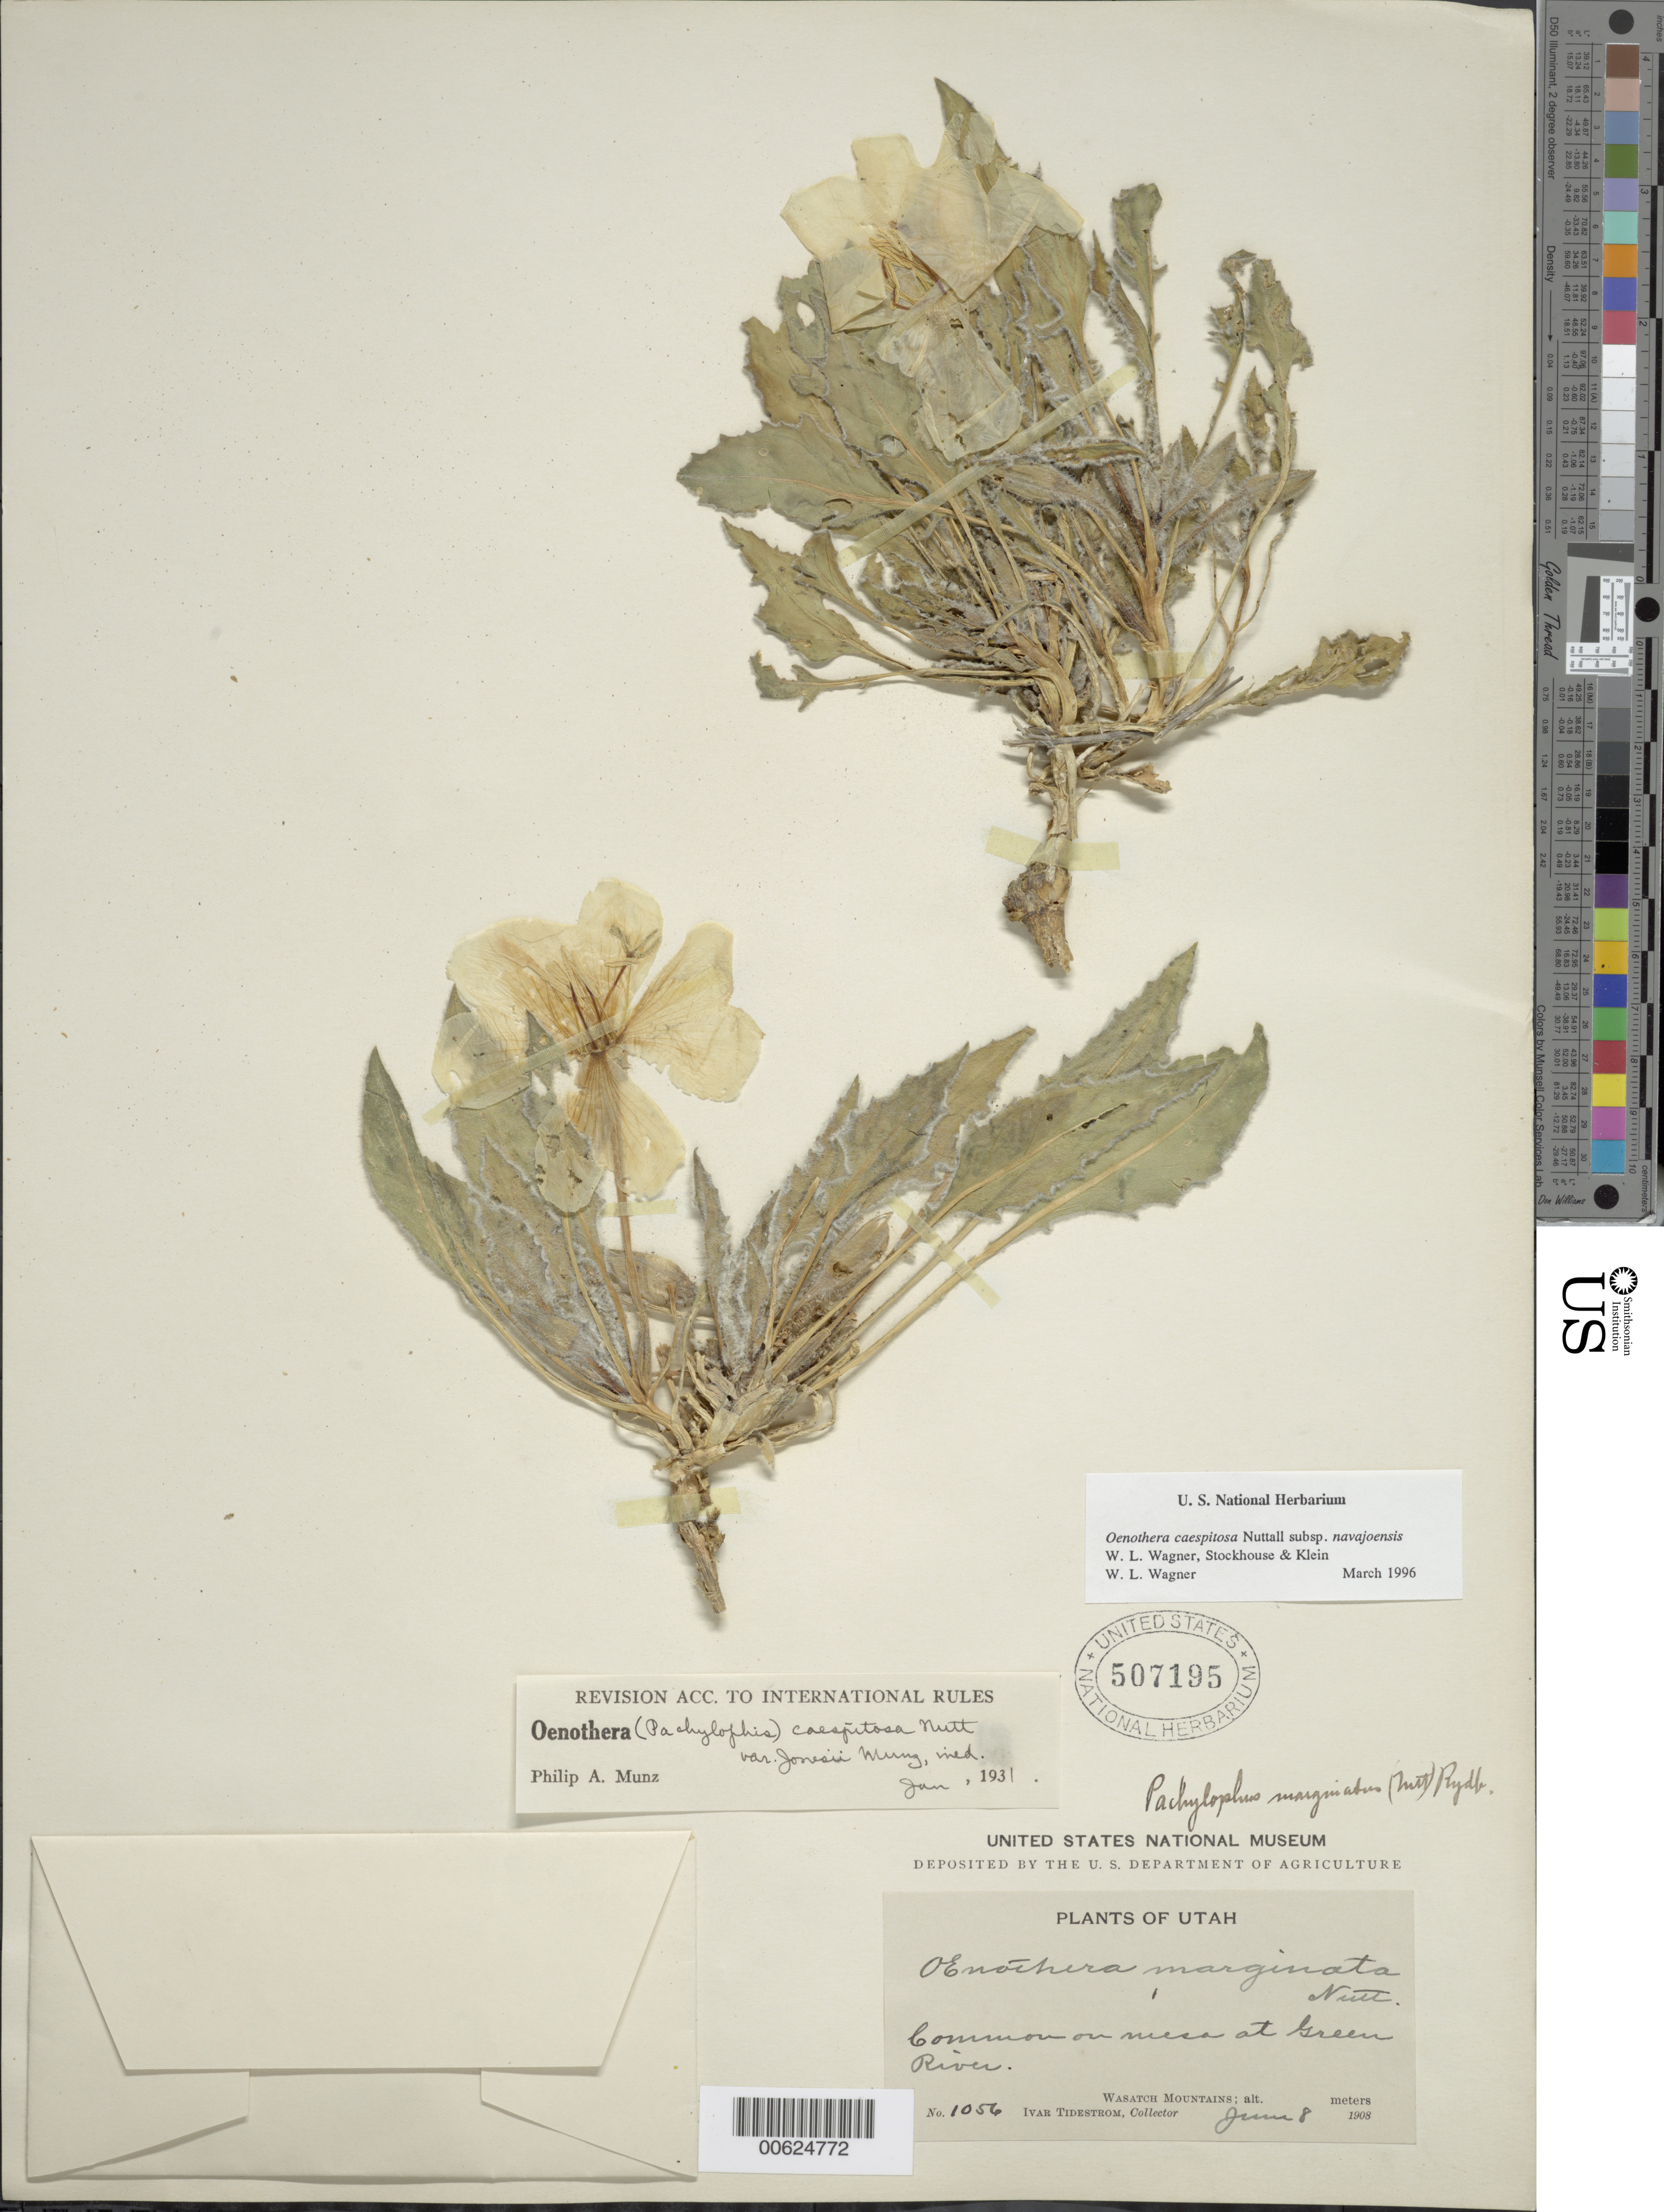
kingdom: Plantae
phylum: Tracheophyta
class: Magnoliopsida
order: Myrtales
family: Onagraceae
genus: Oenothera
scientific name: Oenothera cespitosa subsp. navajoensis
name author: W.L. Wagner et al.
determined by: Wagner, W. L., (BOT), Smithsonian Institution - National Museum of Natural History (UNITED STATES)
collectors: I. F. Tidestrom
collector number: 1056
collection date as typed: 08 Jun 1908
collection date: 1908-06-08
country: United States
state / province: Utah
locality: Green River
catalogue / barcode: US 507195